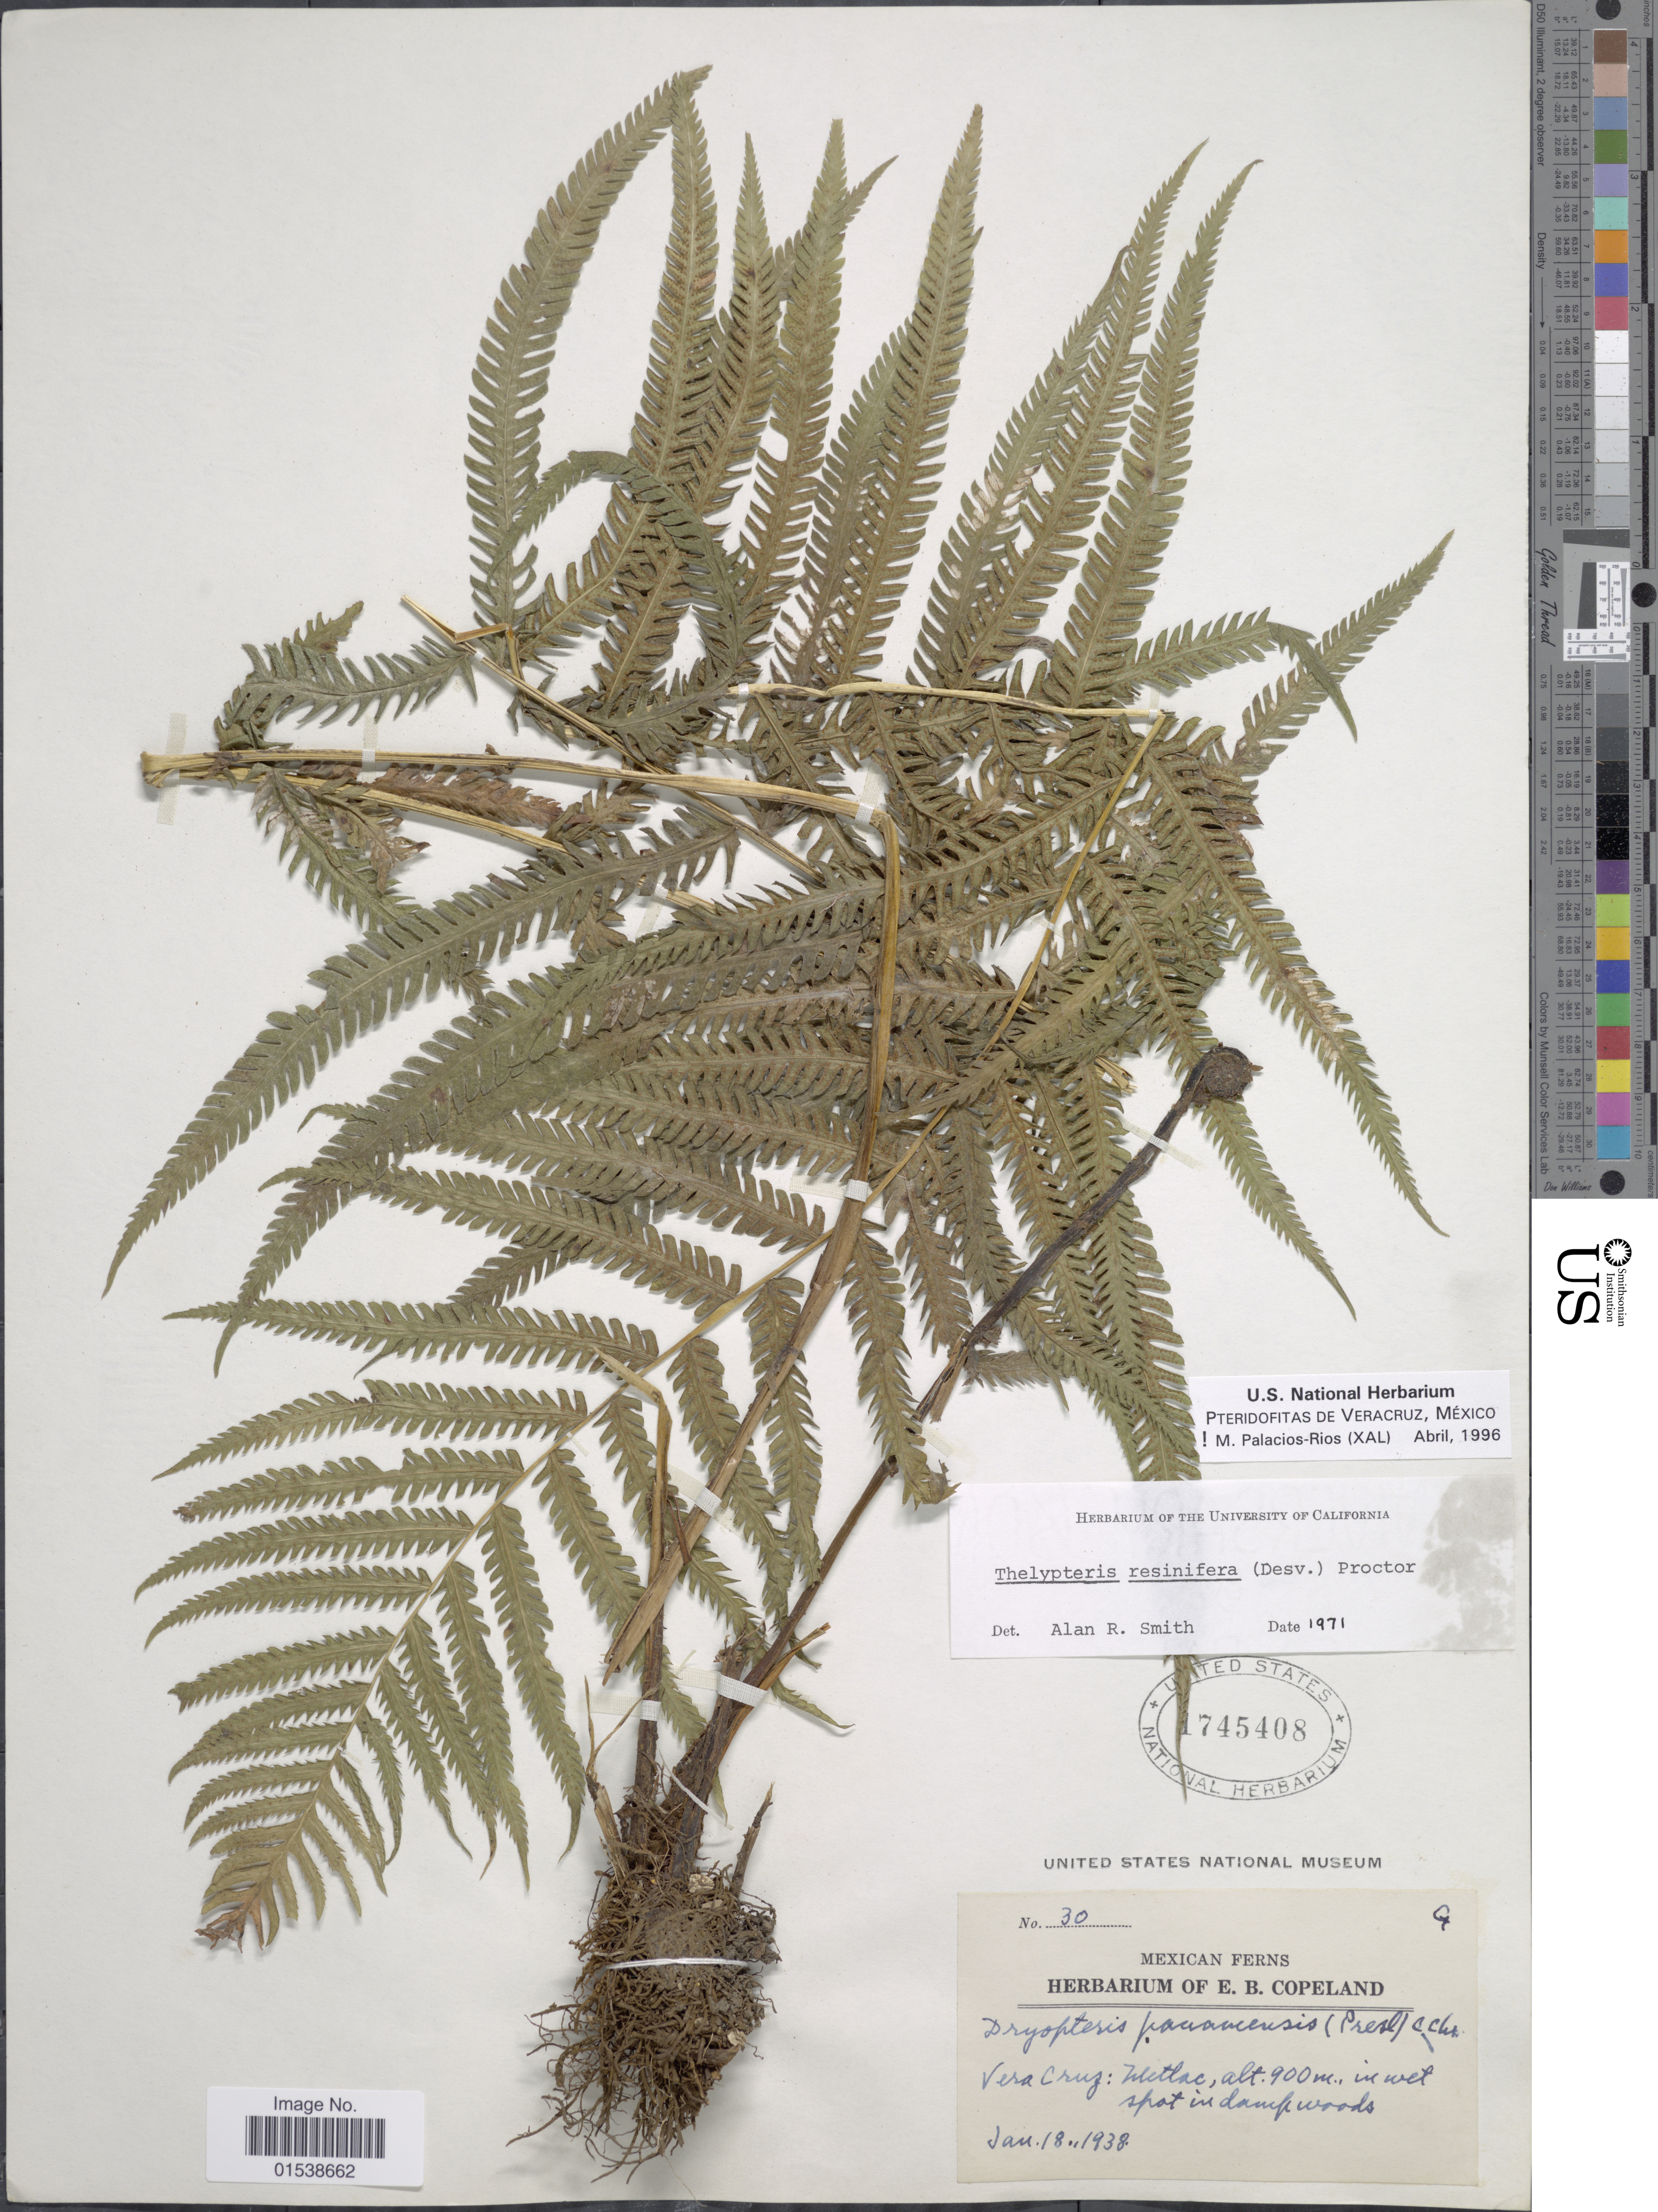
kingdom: Plantae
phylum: Tracheophyta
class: Polypodiopsida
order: Polypodiales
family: Thelypteridaceae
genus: Amauropelta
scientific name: Amauropelta resinifera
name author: (Desv.) Pic. Serm.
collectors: ex herb. E. B. Copeland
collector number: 30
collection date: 1938-01-18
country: Mexico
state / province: Veracruz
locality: Vera Cruz: Metlac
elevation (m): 900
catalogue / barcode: US 1745408